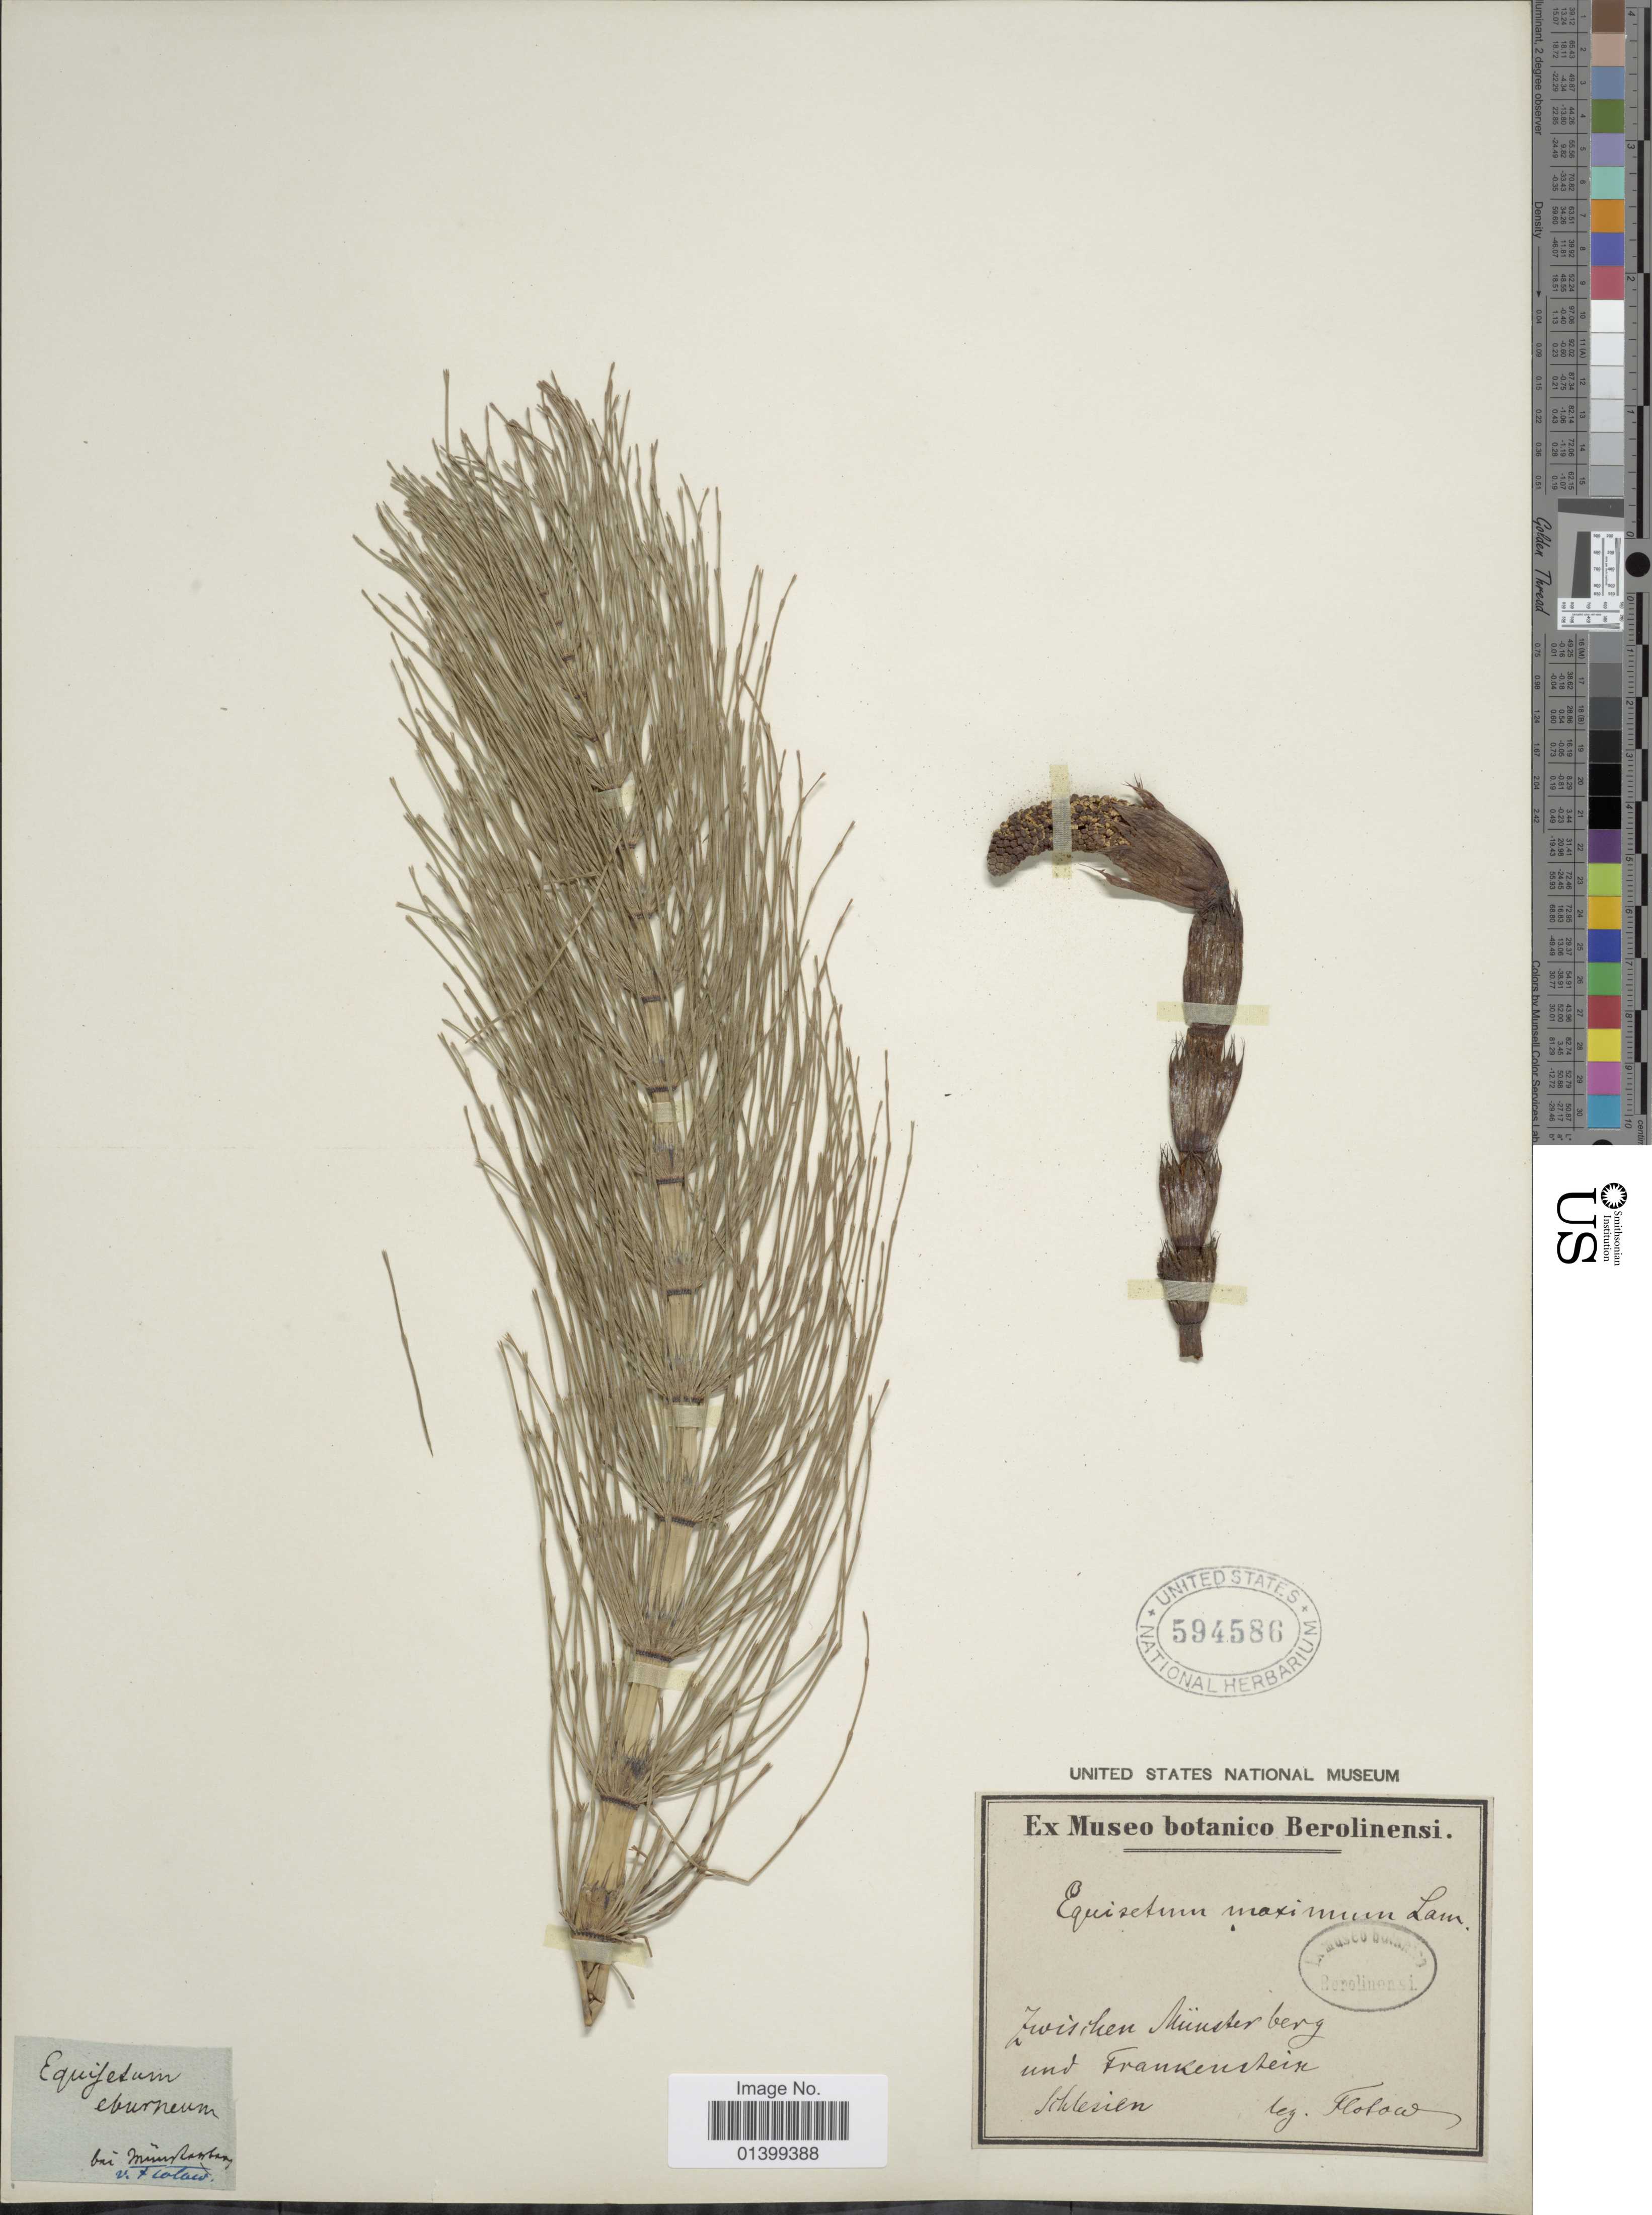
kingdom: Plantae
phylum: Tracheophyta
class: Polypodiopsida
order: Equisetales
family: Equisetaceae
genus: Equisetum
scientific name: Equisetum telmateia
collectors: Flotow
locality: Zwischen Münsterberg und Frankenstein Schlesien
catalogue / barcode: US 594586